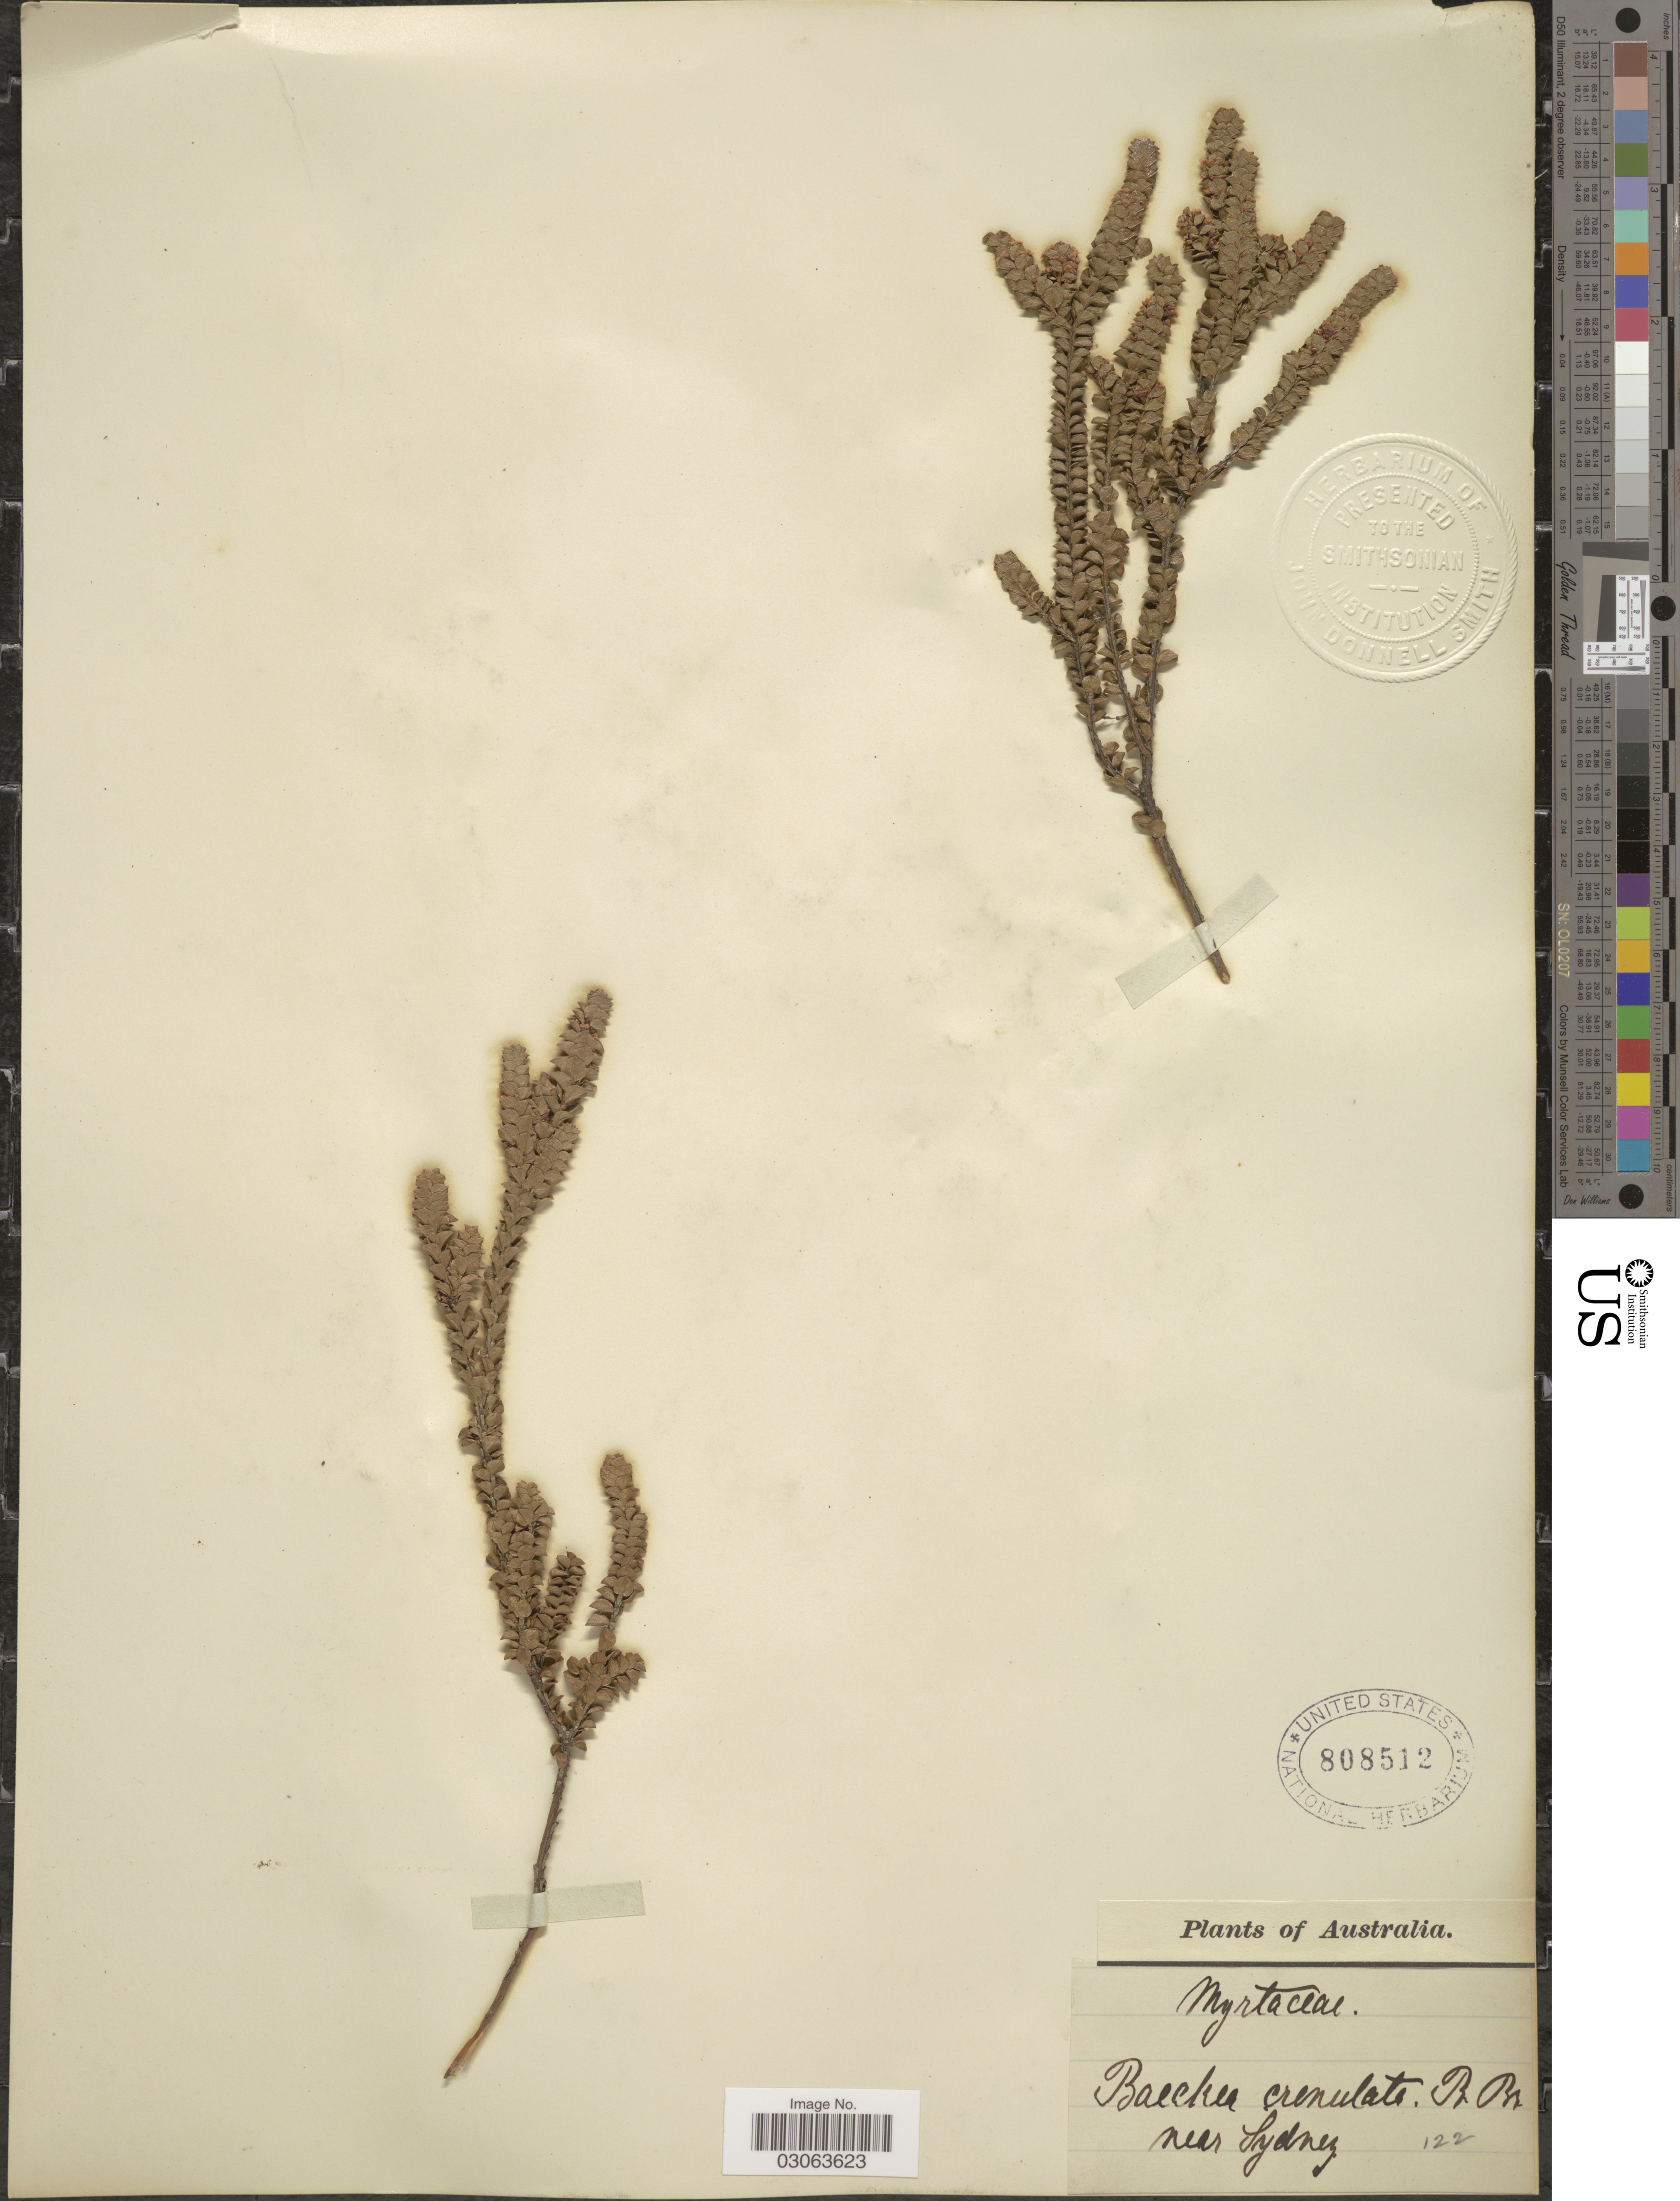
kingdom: Plantae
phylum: Tracheophyta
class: Magnoliopsida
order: Myrtales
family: Myrtaceae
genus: Baeckea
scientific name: Baeckea imbricata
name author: (Gaertn.) Druce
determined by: Strong, Mark T., (BOT), Smithsonian Institution - National Museum of Natural History (UNITED STATES)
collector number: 122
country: Australia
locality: Near Sydney.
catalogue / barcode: US 808512